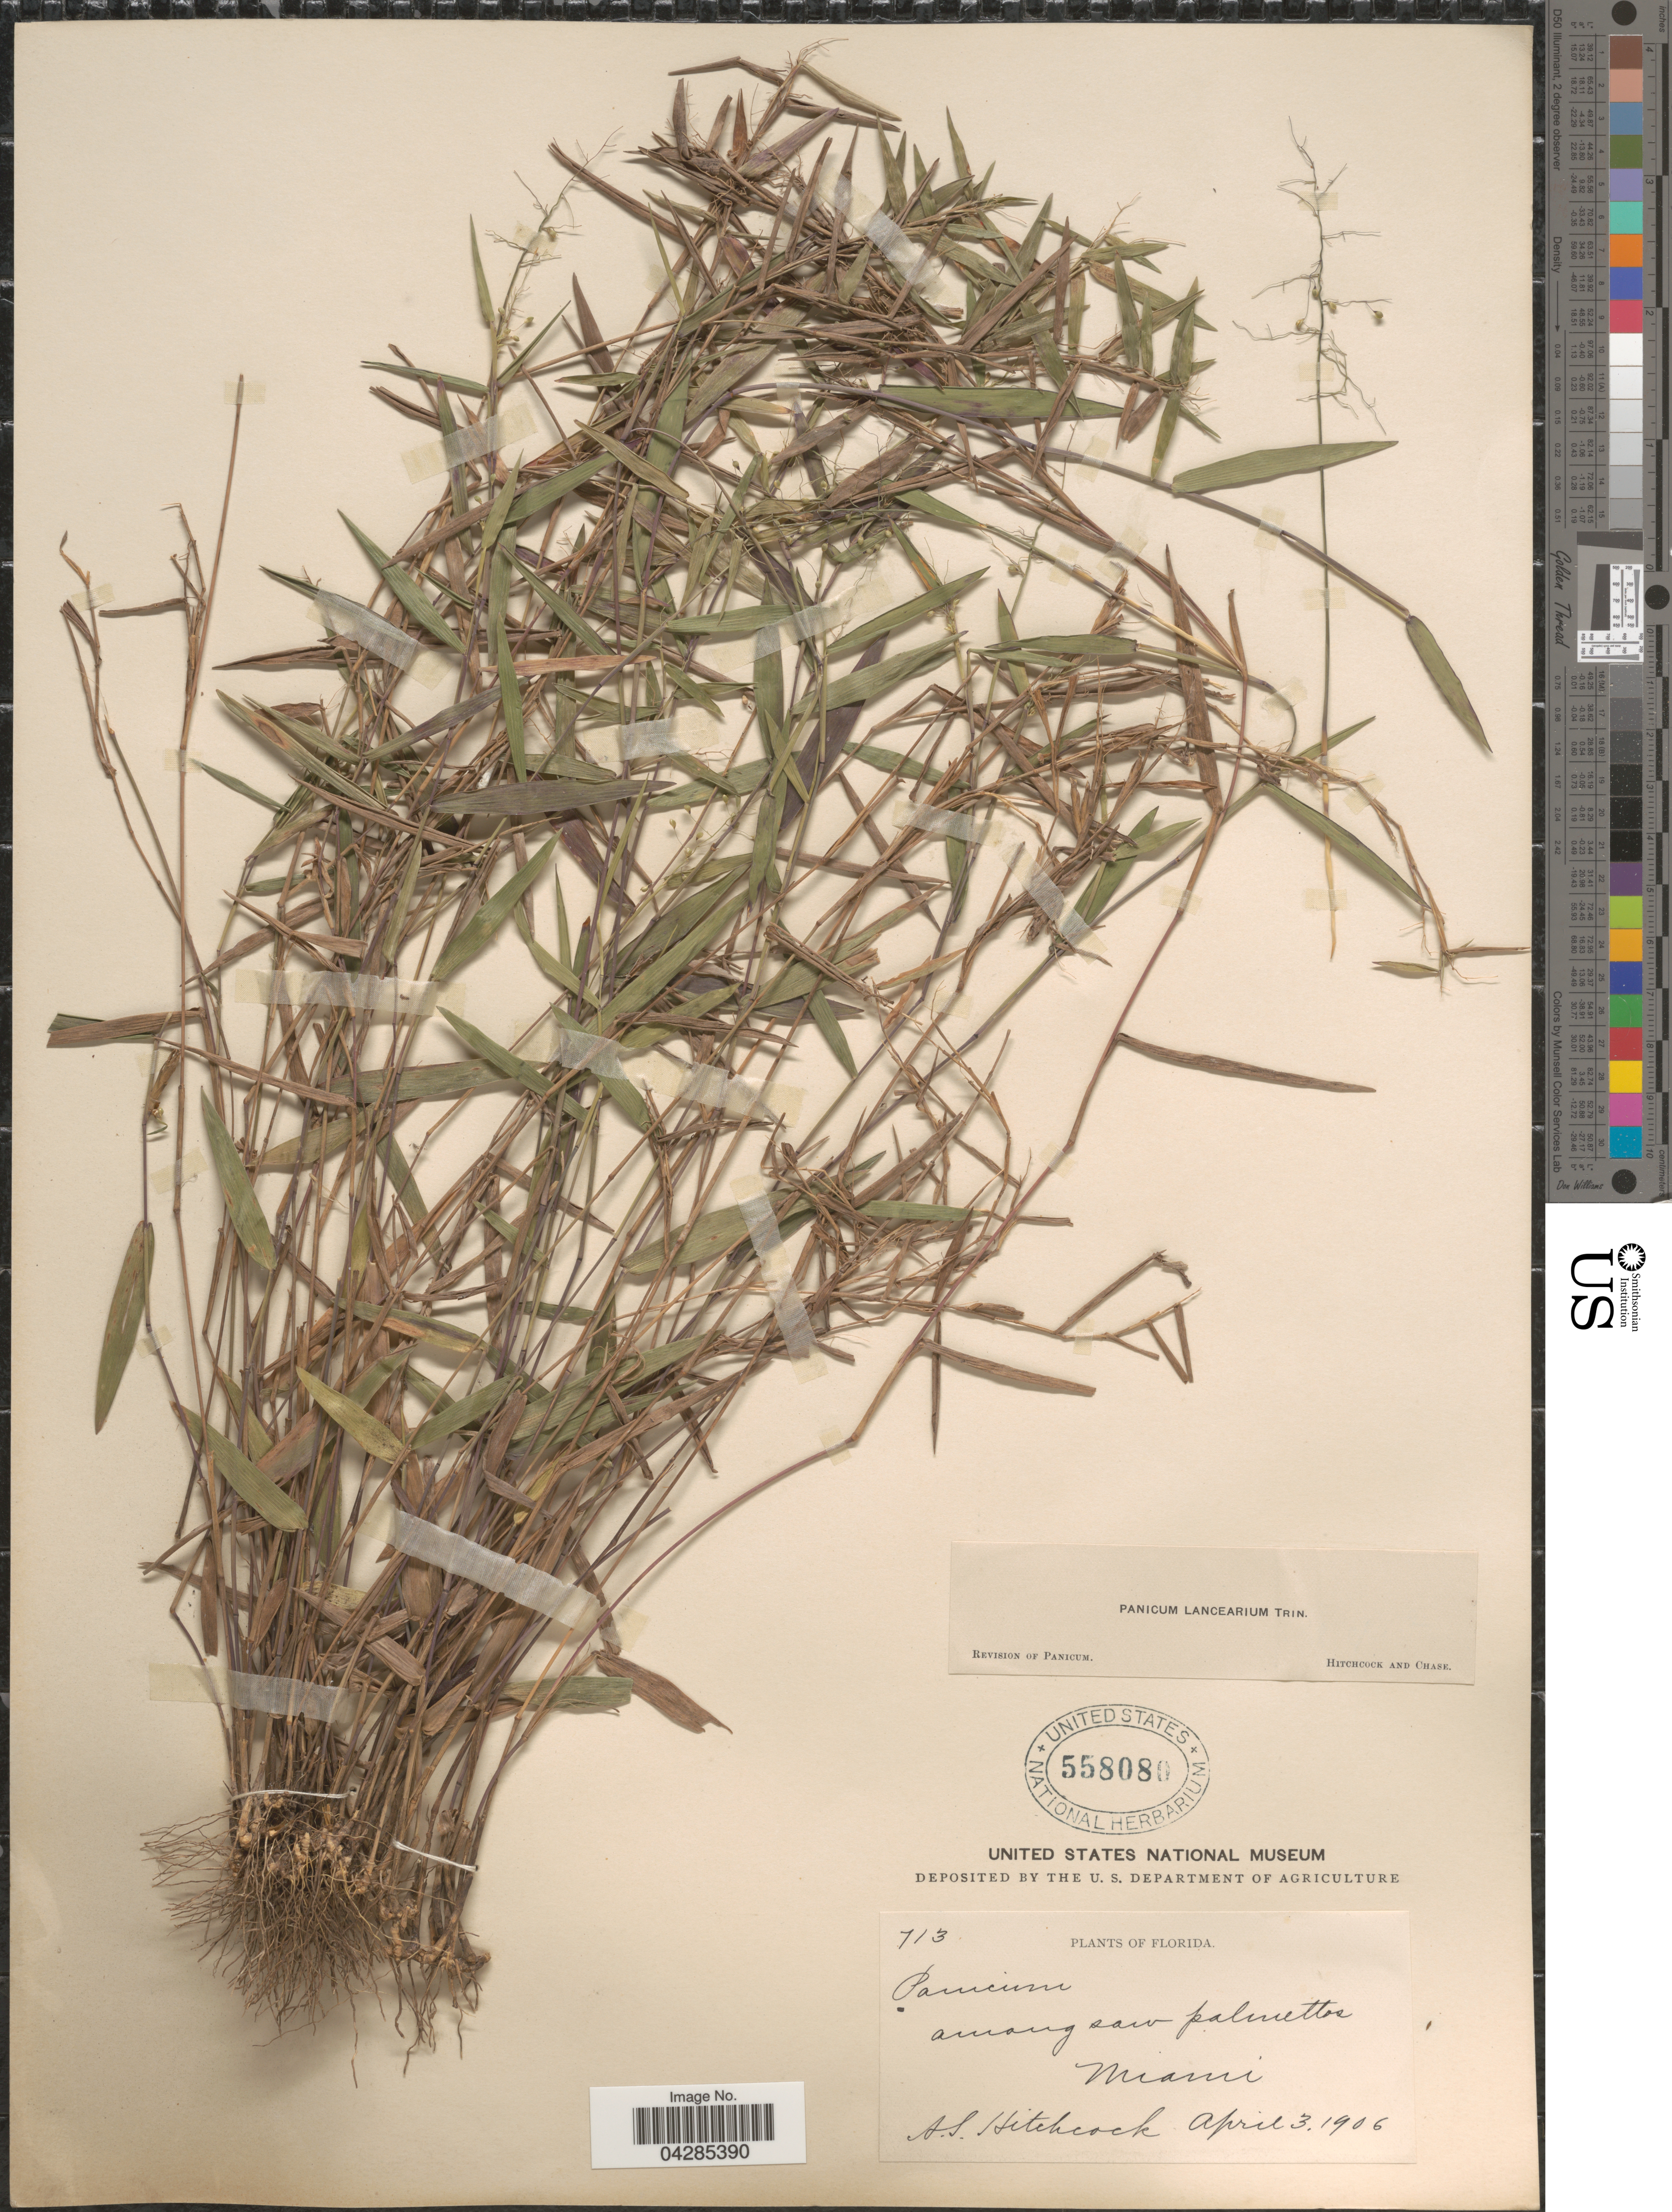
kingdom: Plantae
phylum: Tracheophyta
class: Liliopsida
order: Poales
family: Poaceae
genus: Dichanthelium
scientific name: Dichanthelium portoricense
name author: (Desv. ex Ham.) B.F. Hansen & Wunderlin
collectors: A. S. Hitchcock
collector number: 713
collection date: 1906-04-03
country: United States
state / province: Florida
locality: Miami.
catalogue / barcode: US 558080